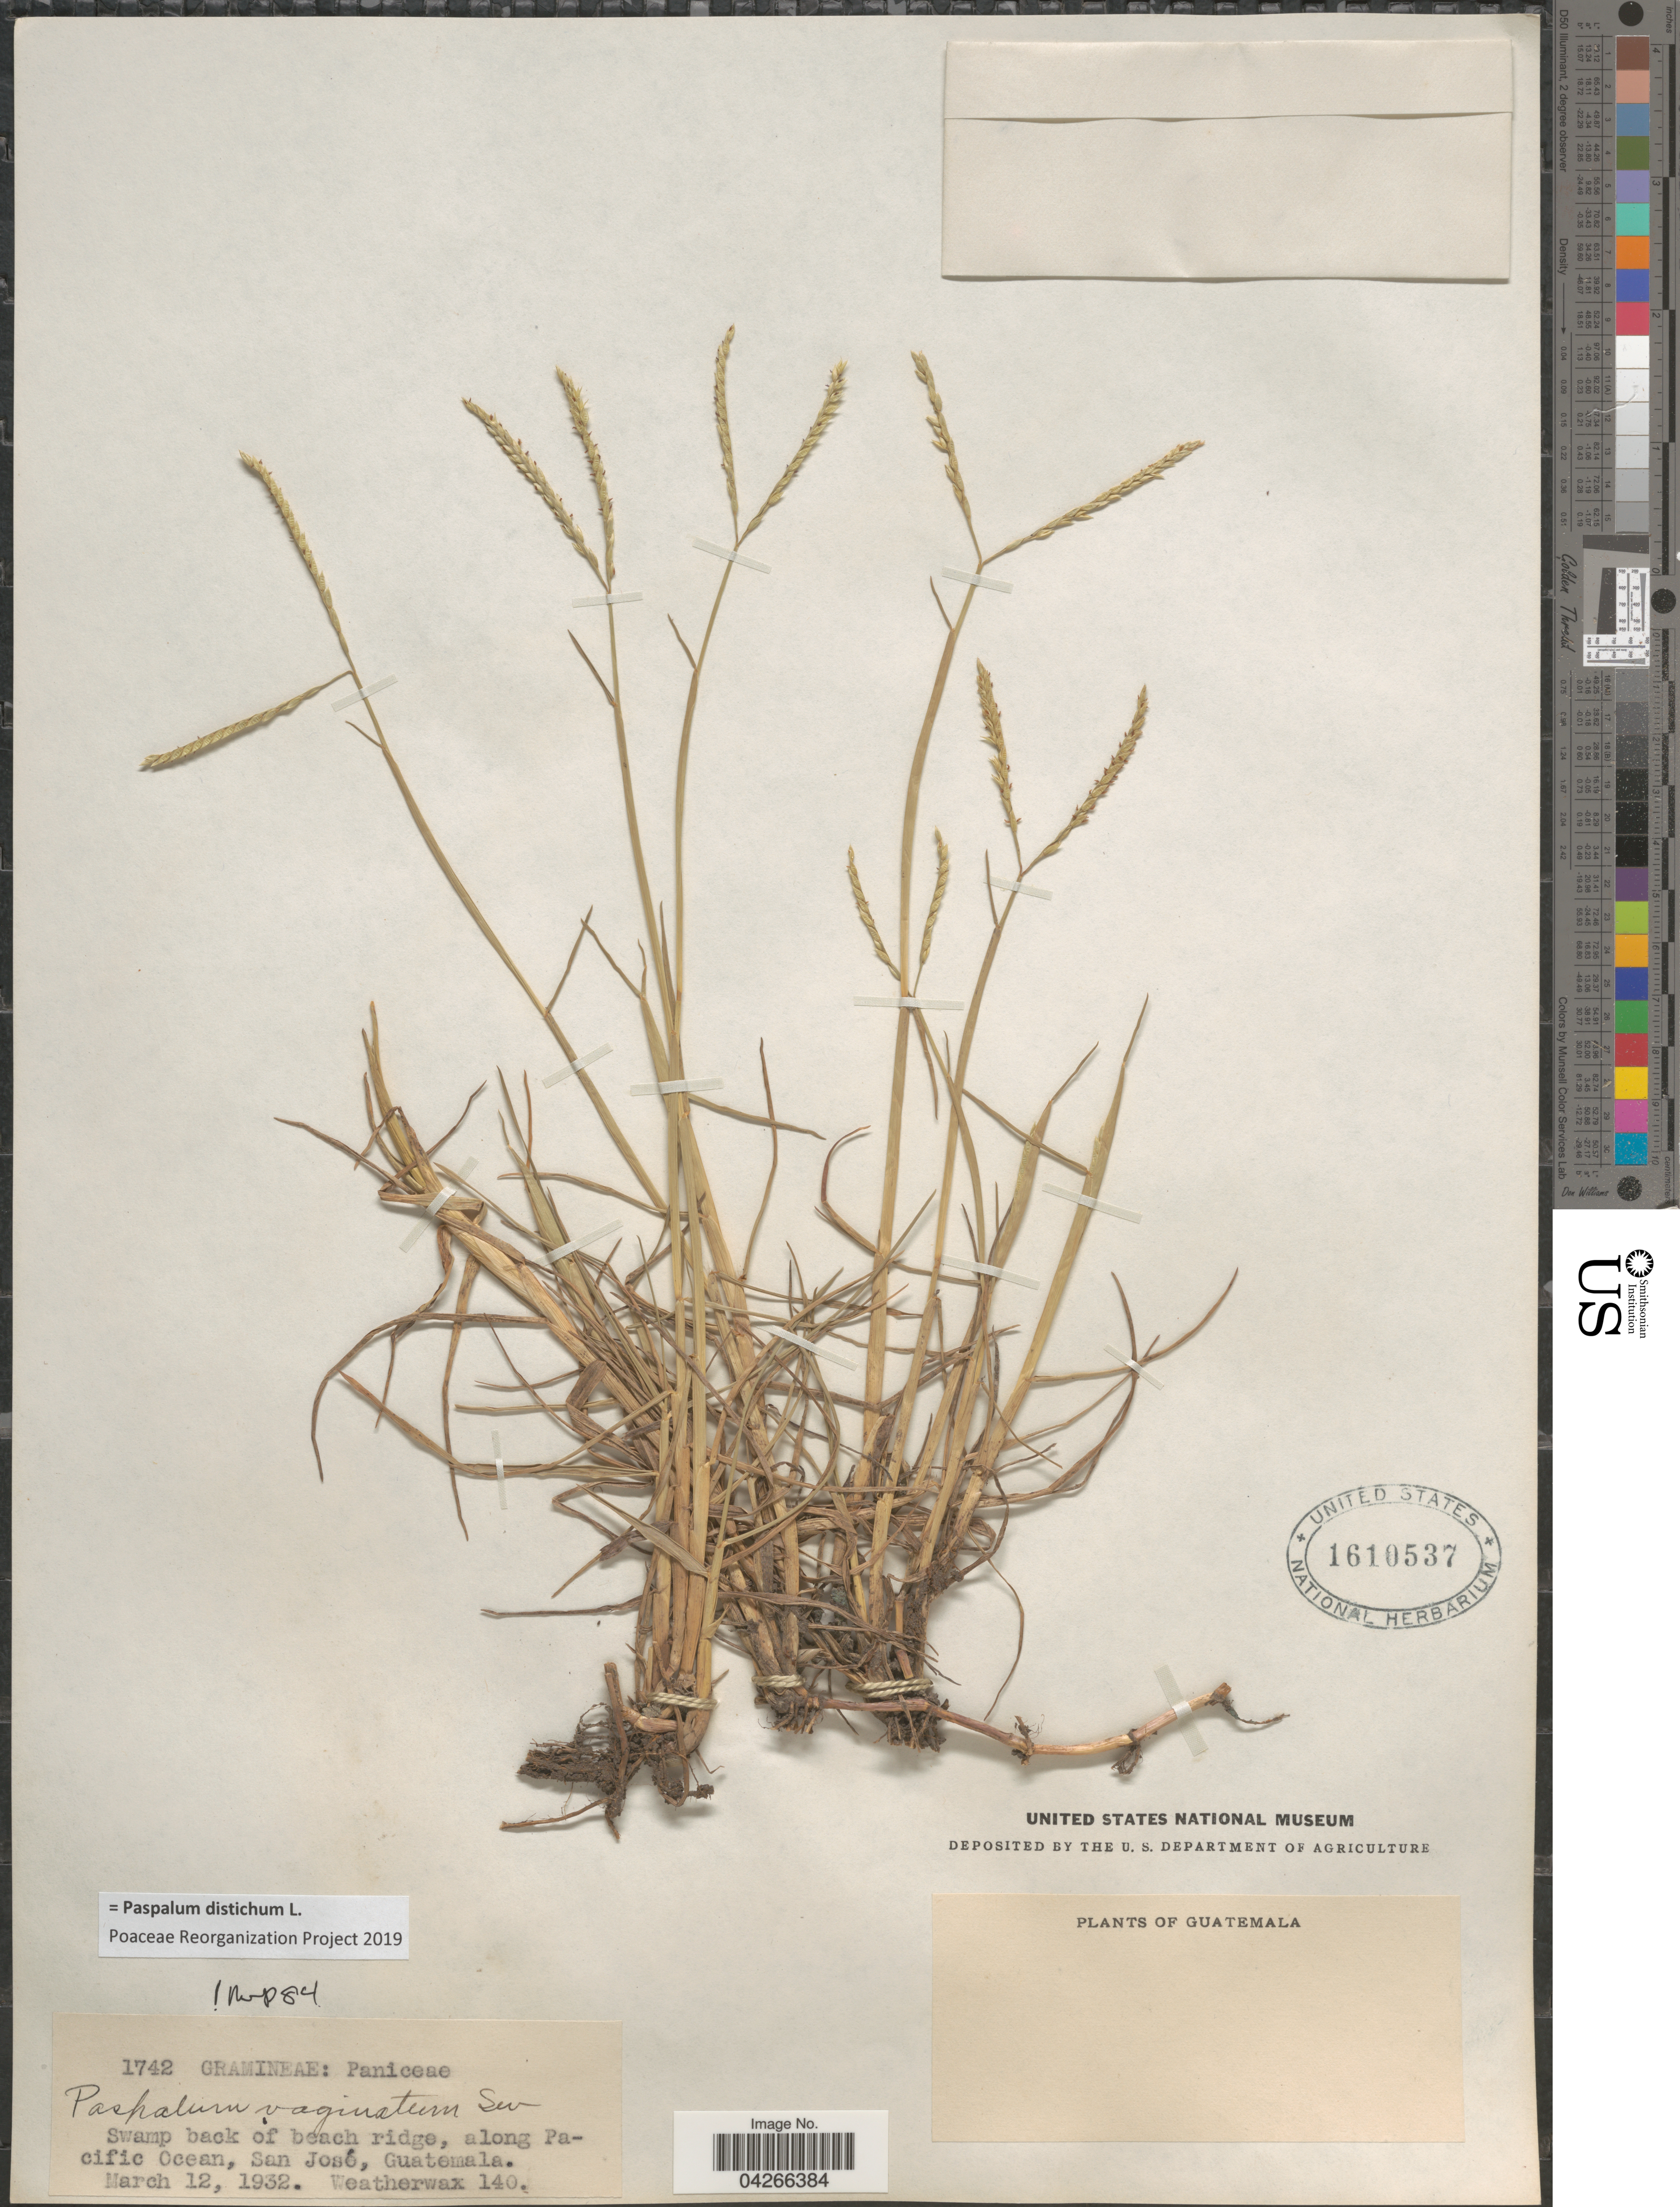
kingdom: Plantae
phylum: Tracheophyta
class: Liliopsida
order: Poales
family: Poaceae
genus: Paspalum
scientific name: Paspalum distichum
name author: L.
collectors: -. Weatherwax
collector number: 140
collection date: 1932-03-12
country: Guatemala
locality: Swamp back of beach ridge, along Pacific Ocean, San José.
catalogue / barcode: US 1610537